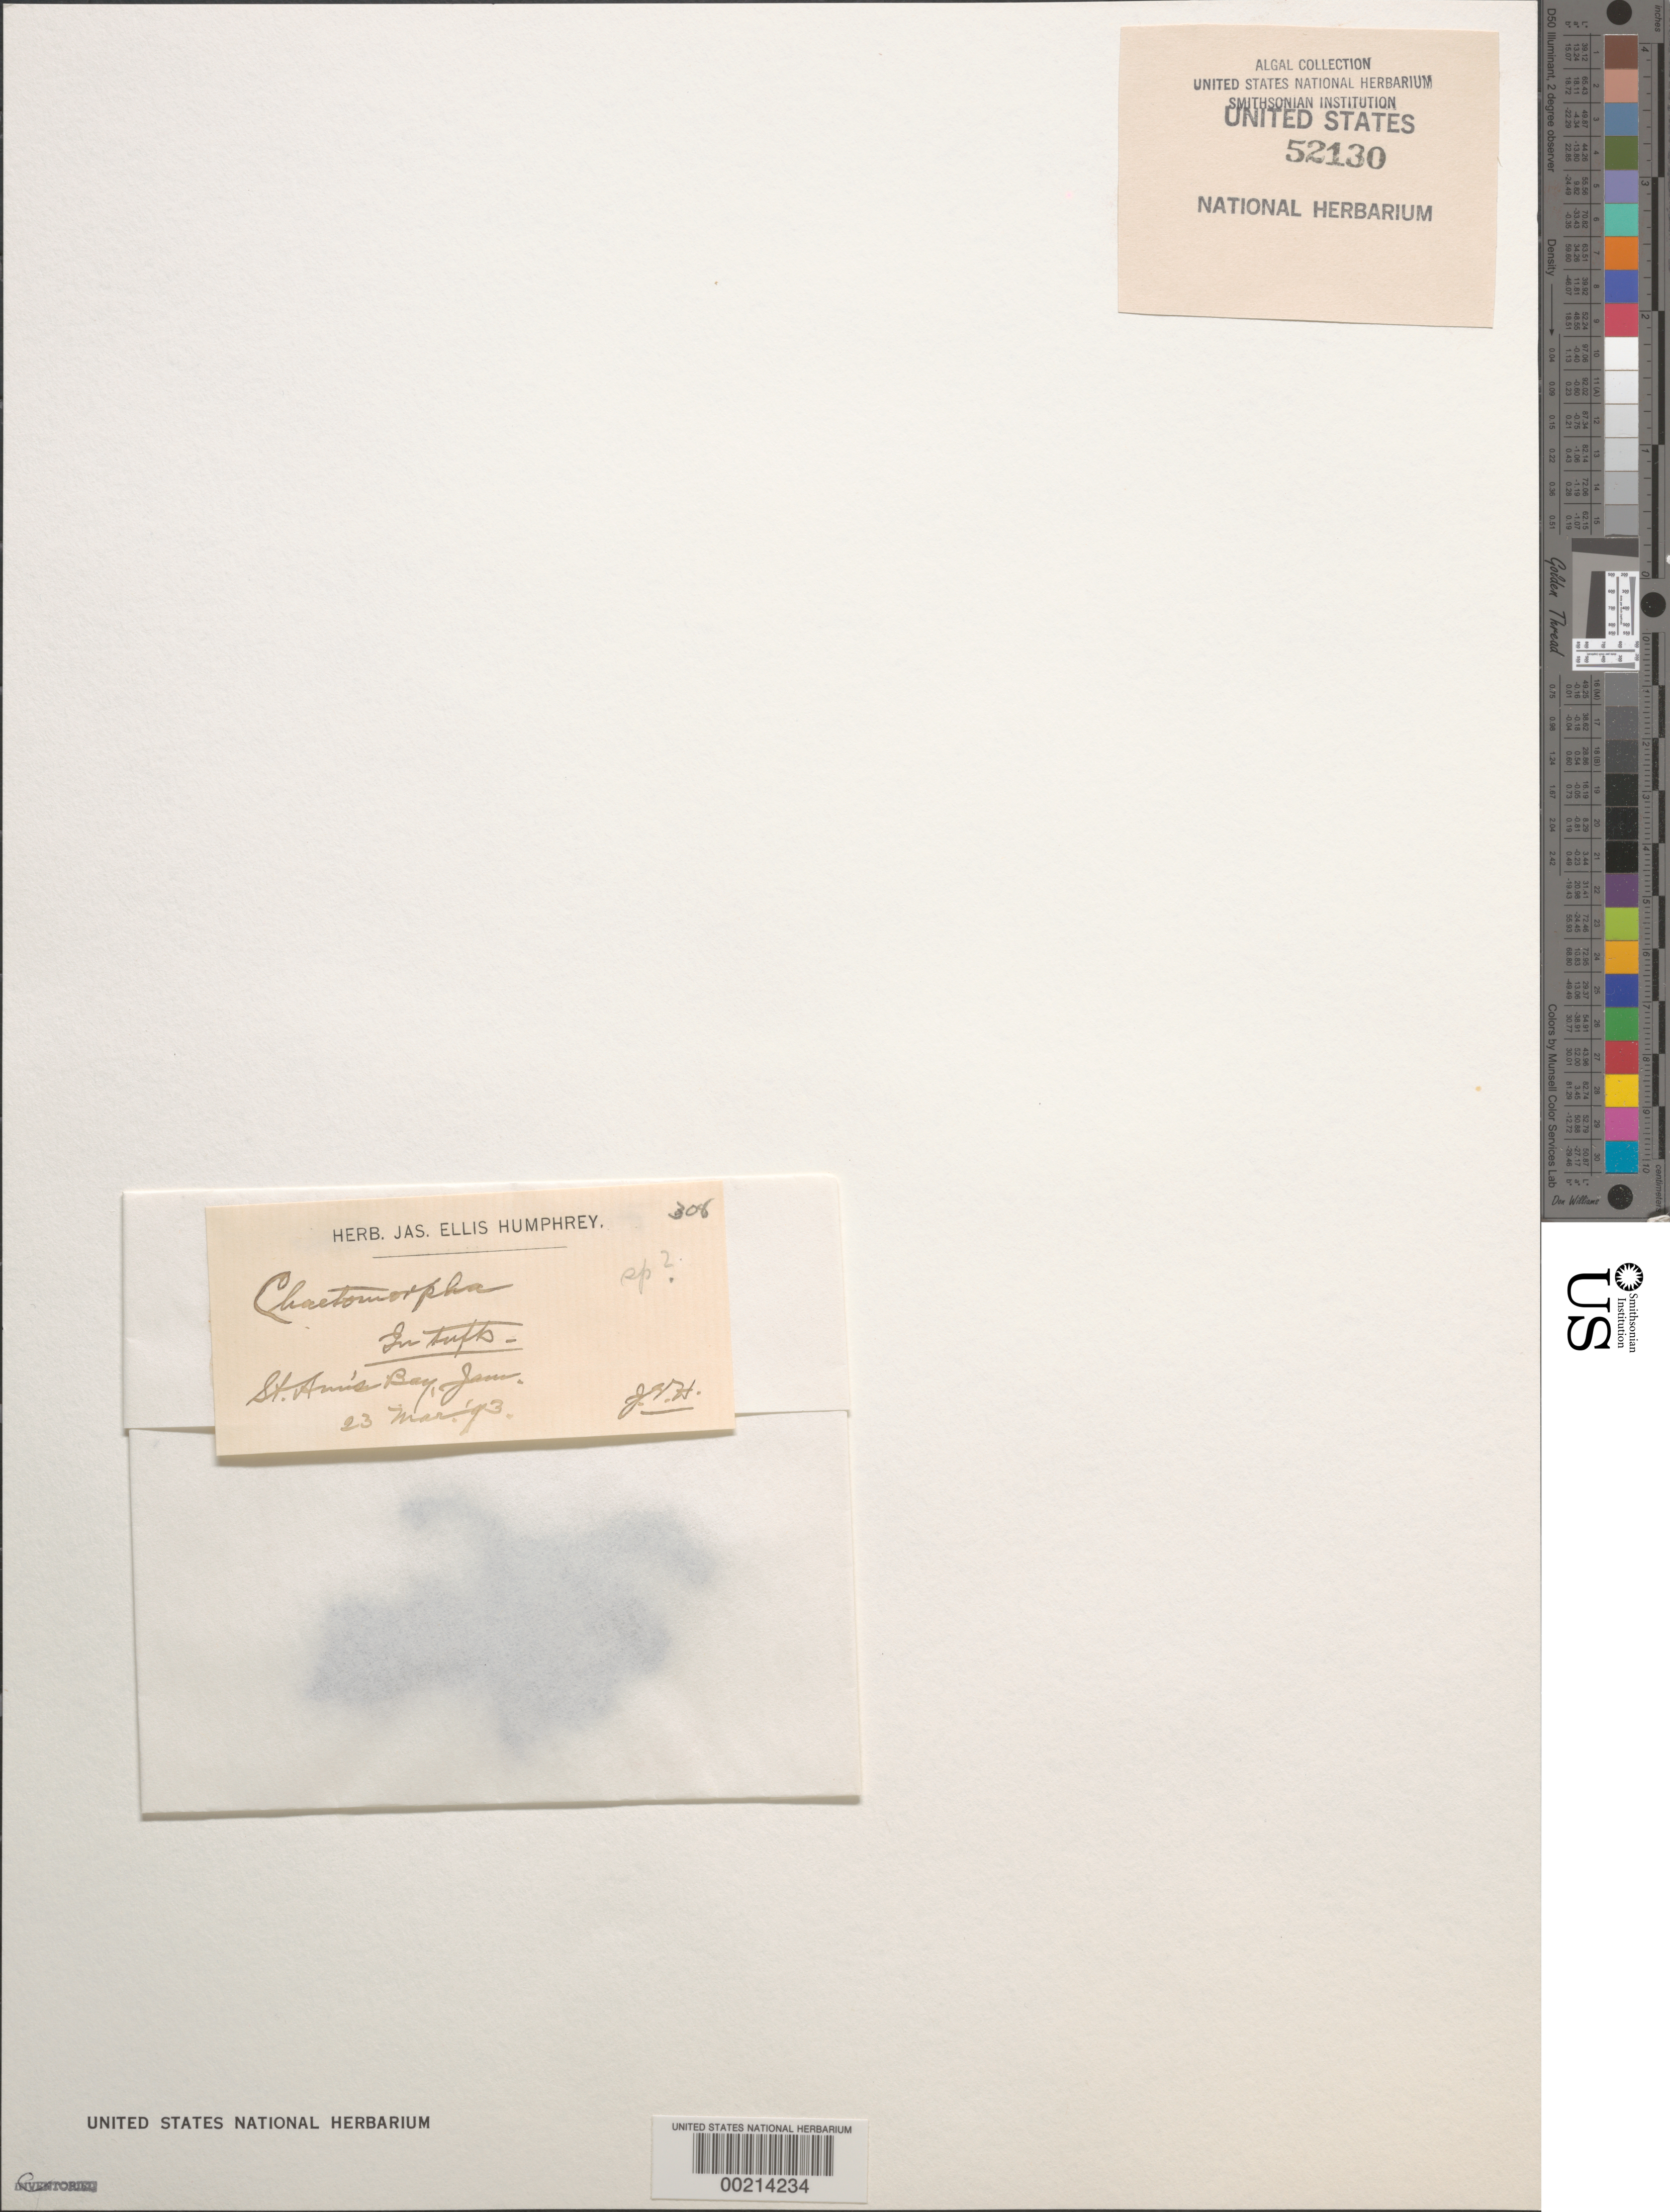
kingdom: Plantae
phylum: Chlorophyta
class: Ulvophyceae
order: Cladophorales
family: Cladophoraceae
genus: Chaetomorpha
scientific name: Chaetomorpha sp.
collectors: J. Humphrey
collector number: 308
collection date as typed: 23 Mar 1893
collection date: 1893-03-23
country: Jamaica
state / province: Saint Ann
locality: St. Ann's Bay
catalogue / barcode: US 52130